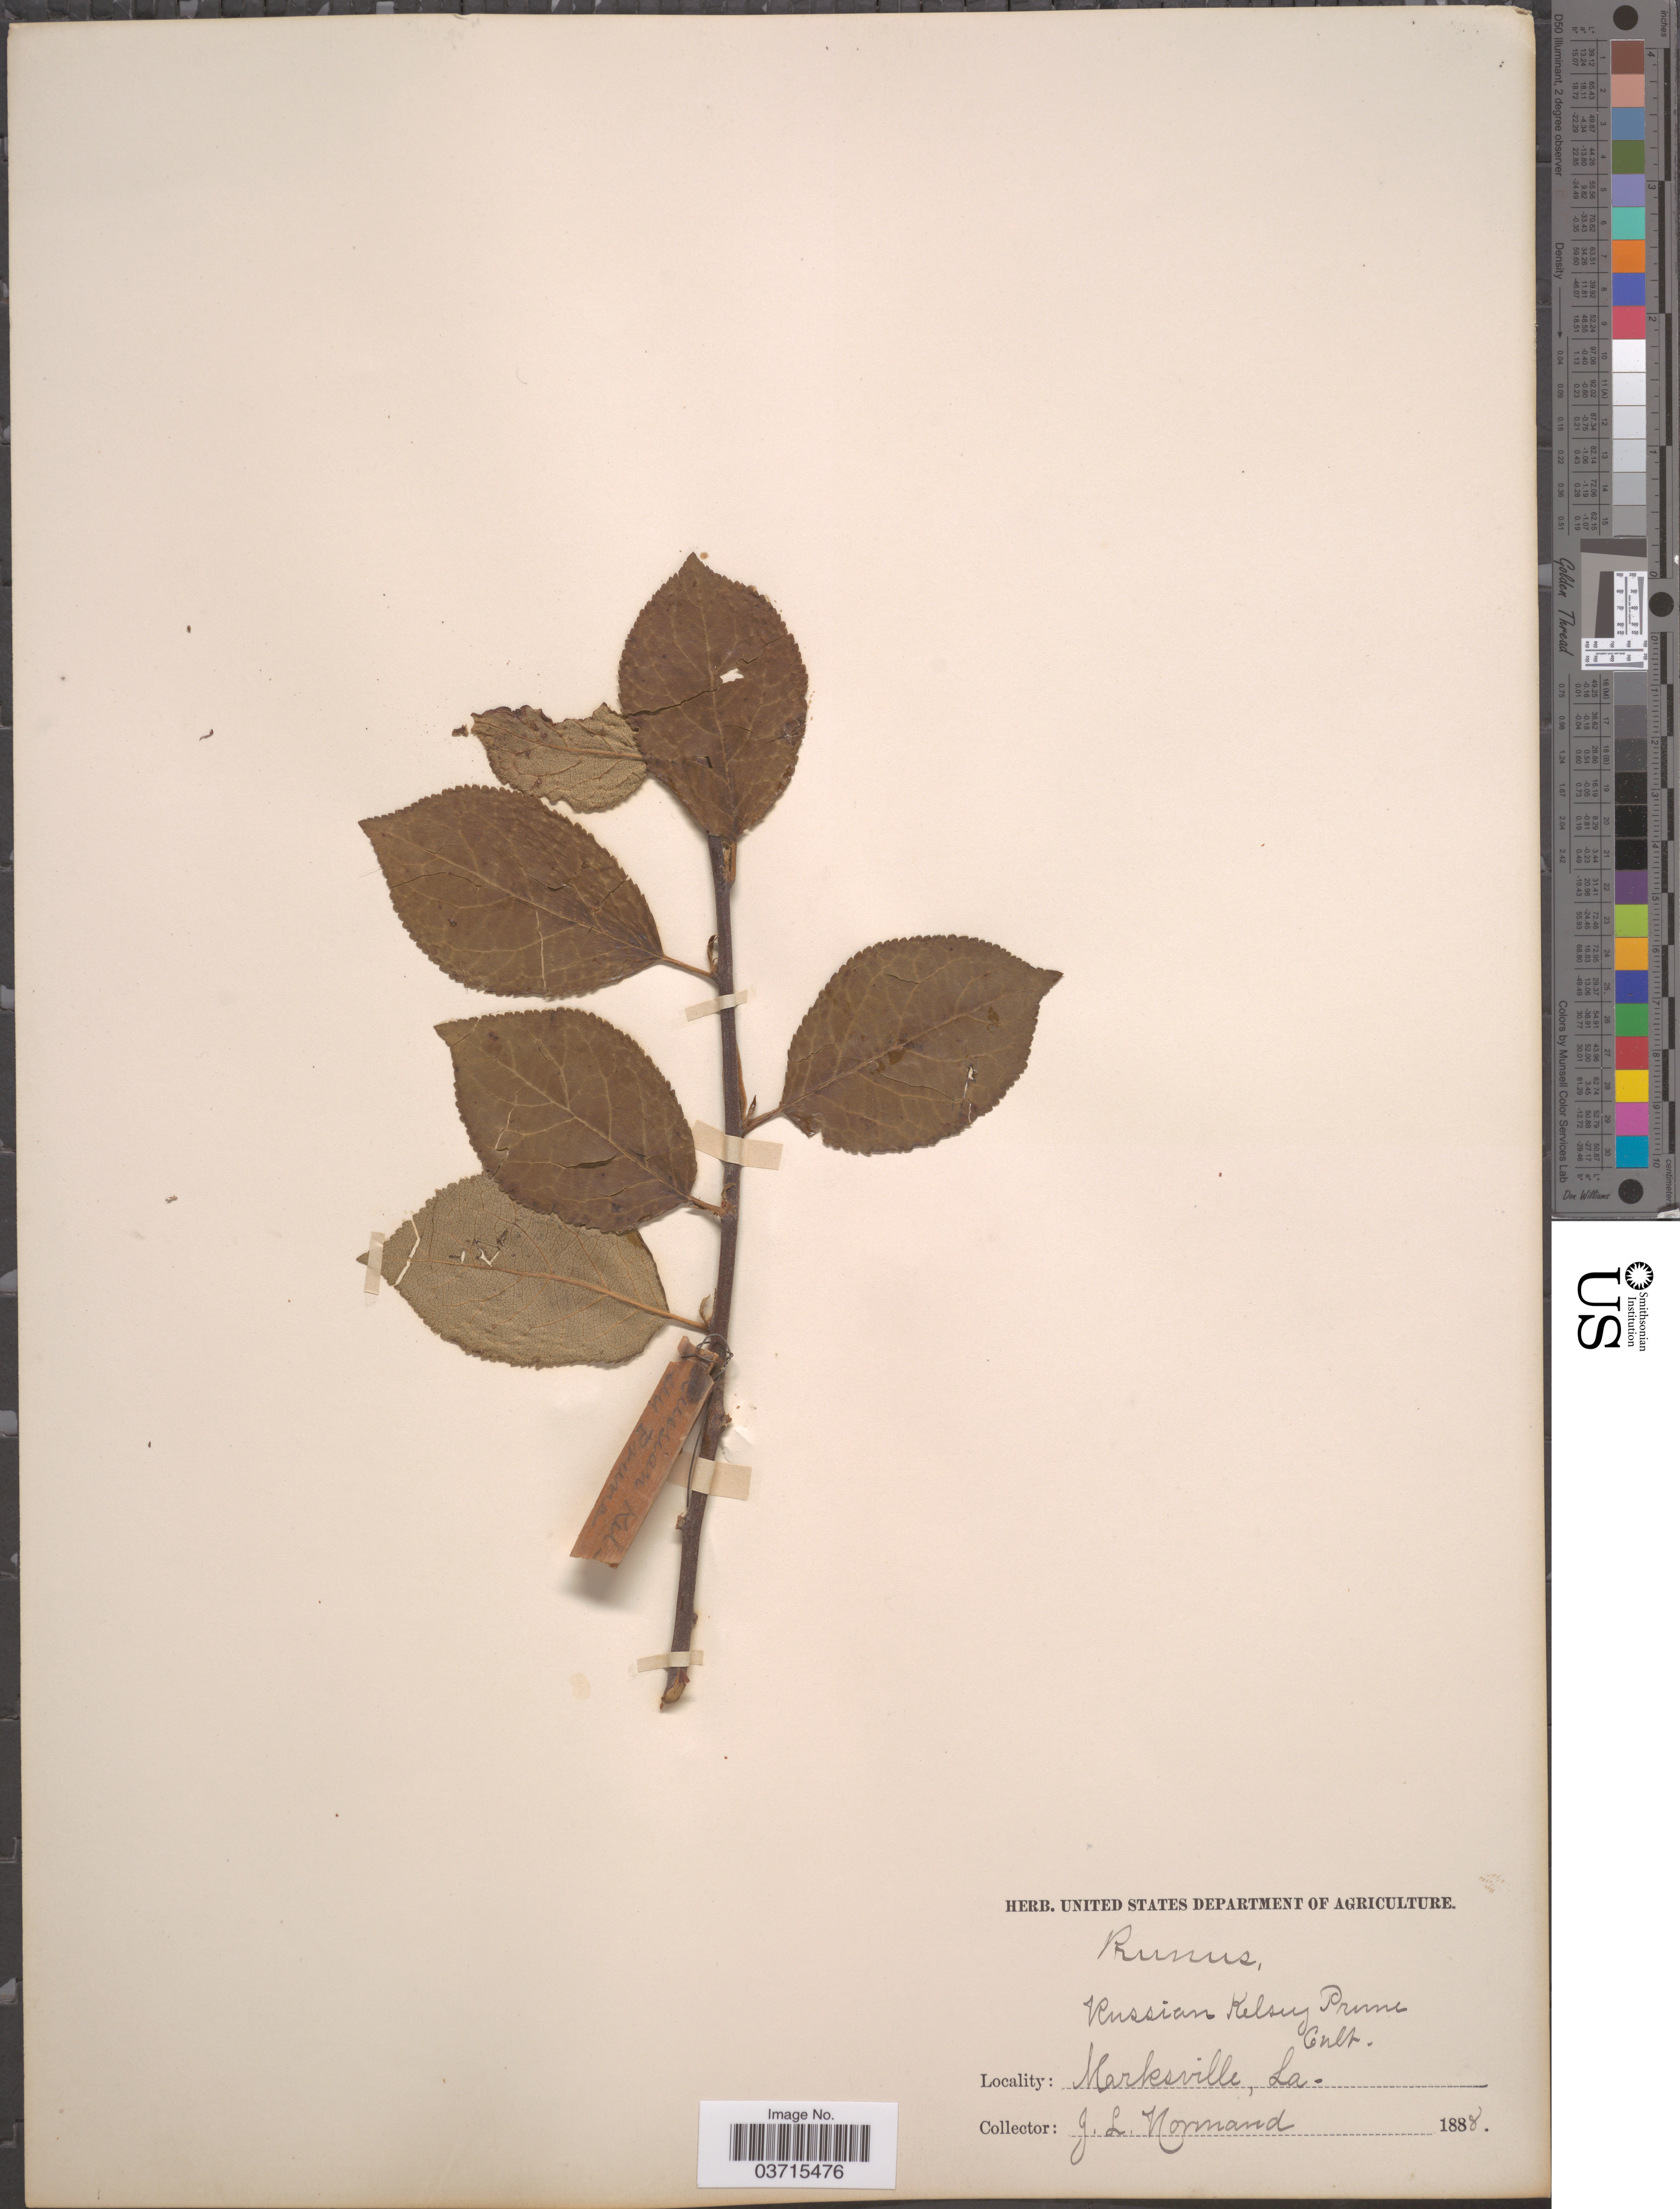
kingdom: Plantae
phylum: Tracheophyta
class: Magnoliopsida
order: Rosales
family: Rosaceae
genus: Prunus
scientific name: Prunus cerasifera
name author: Ehrh.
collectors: J. Normand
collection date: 1888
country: United States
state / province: Louisiana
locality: Marskville.